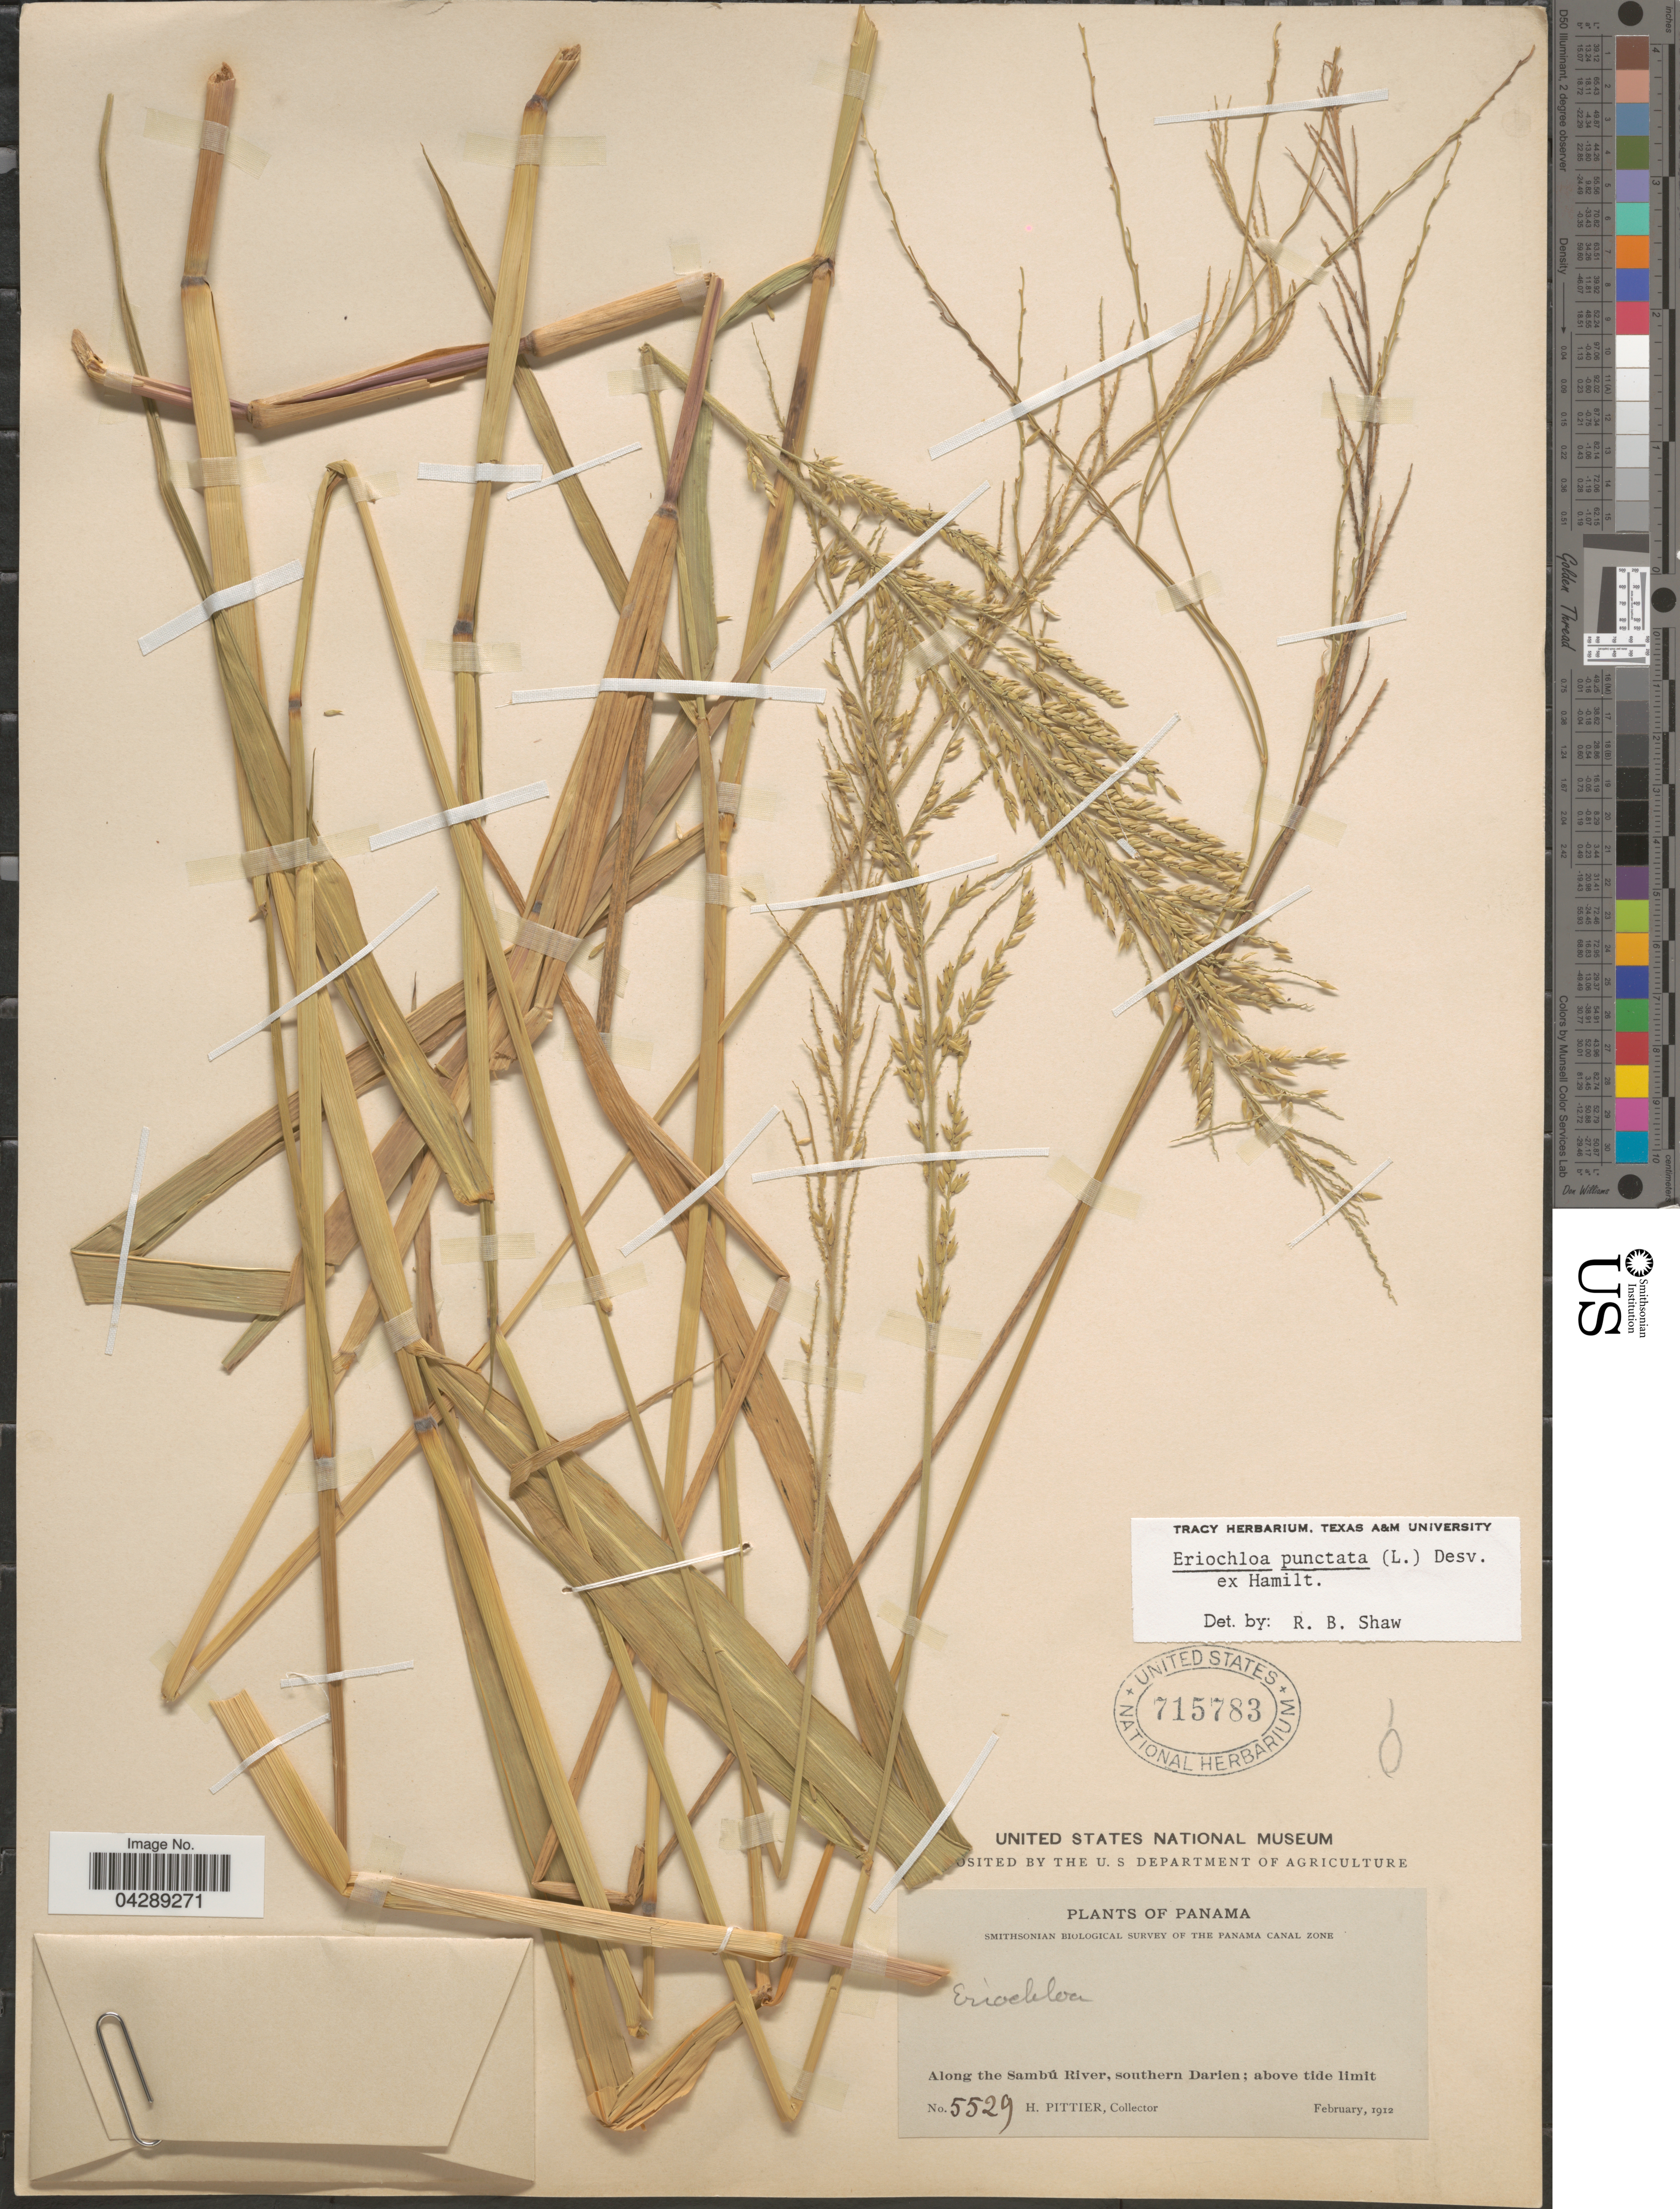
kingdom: Plantae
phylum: Tracheophyta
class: Liliopsida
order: Poales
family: Poaceae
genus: Eriochloa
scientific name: Eriochloa punctata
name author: (L.) Desv. ex Ham.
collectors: H. F. Pittier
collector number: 5529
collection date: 1912-02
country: Panama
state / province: Darien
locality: Smithsonian Biological Survey of the Panama Canal Zone. Along the Sambú River, southern Darien.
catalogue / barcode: US 715783